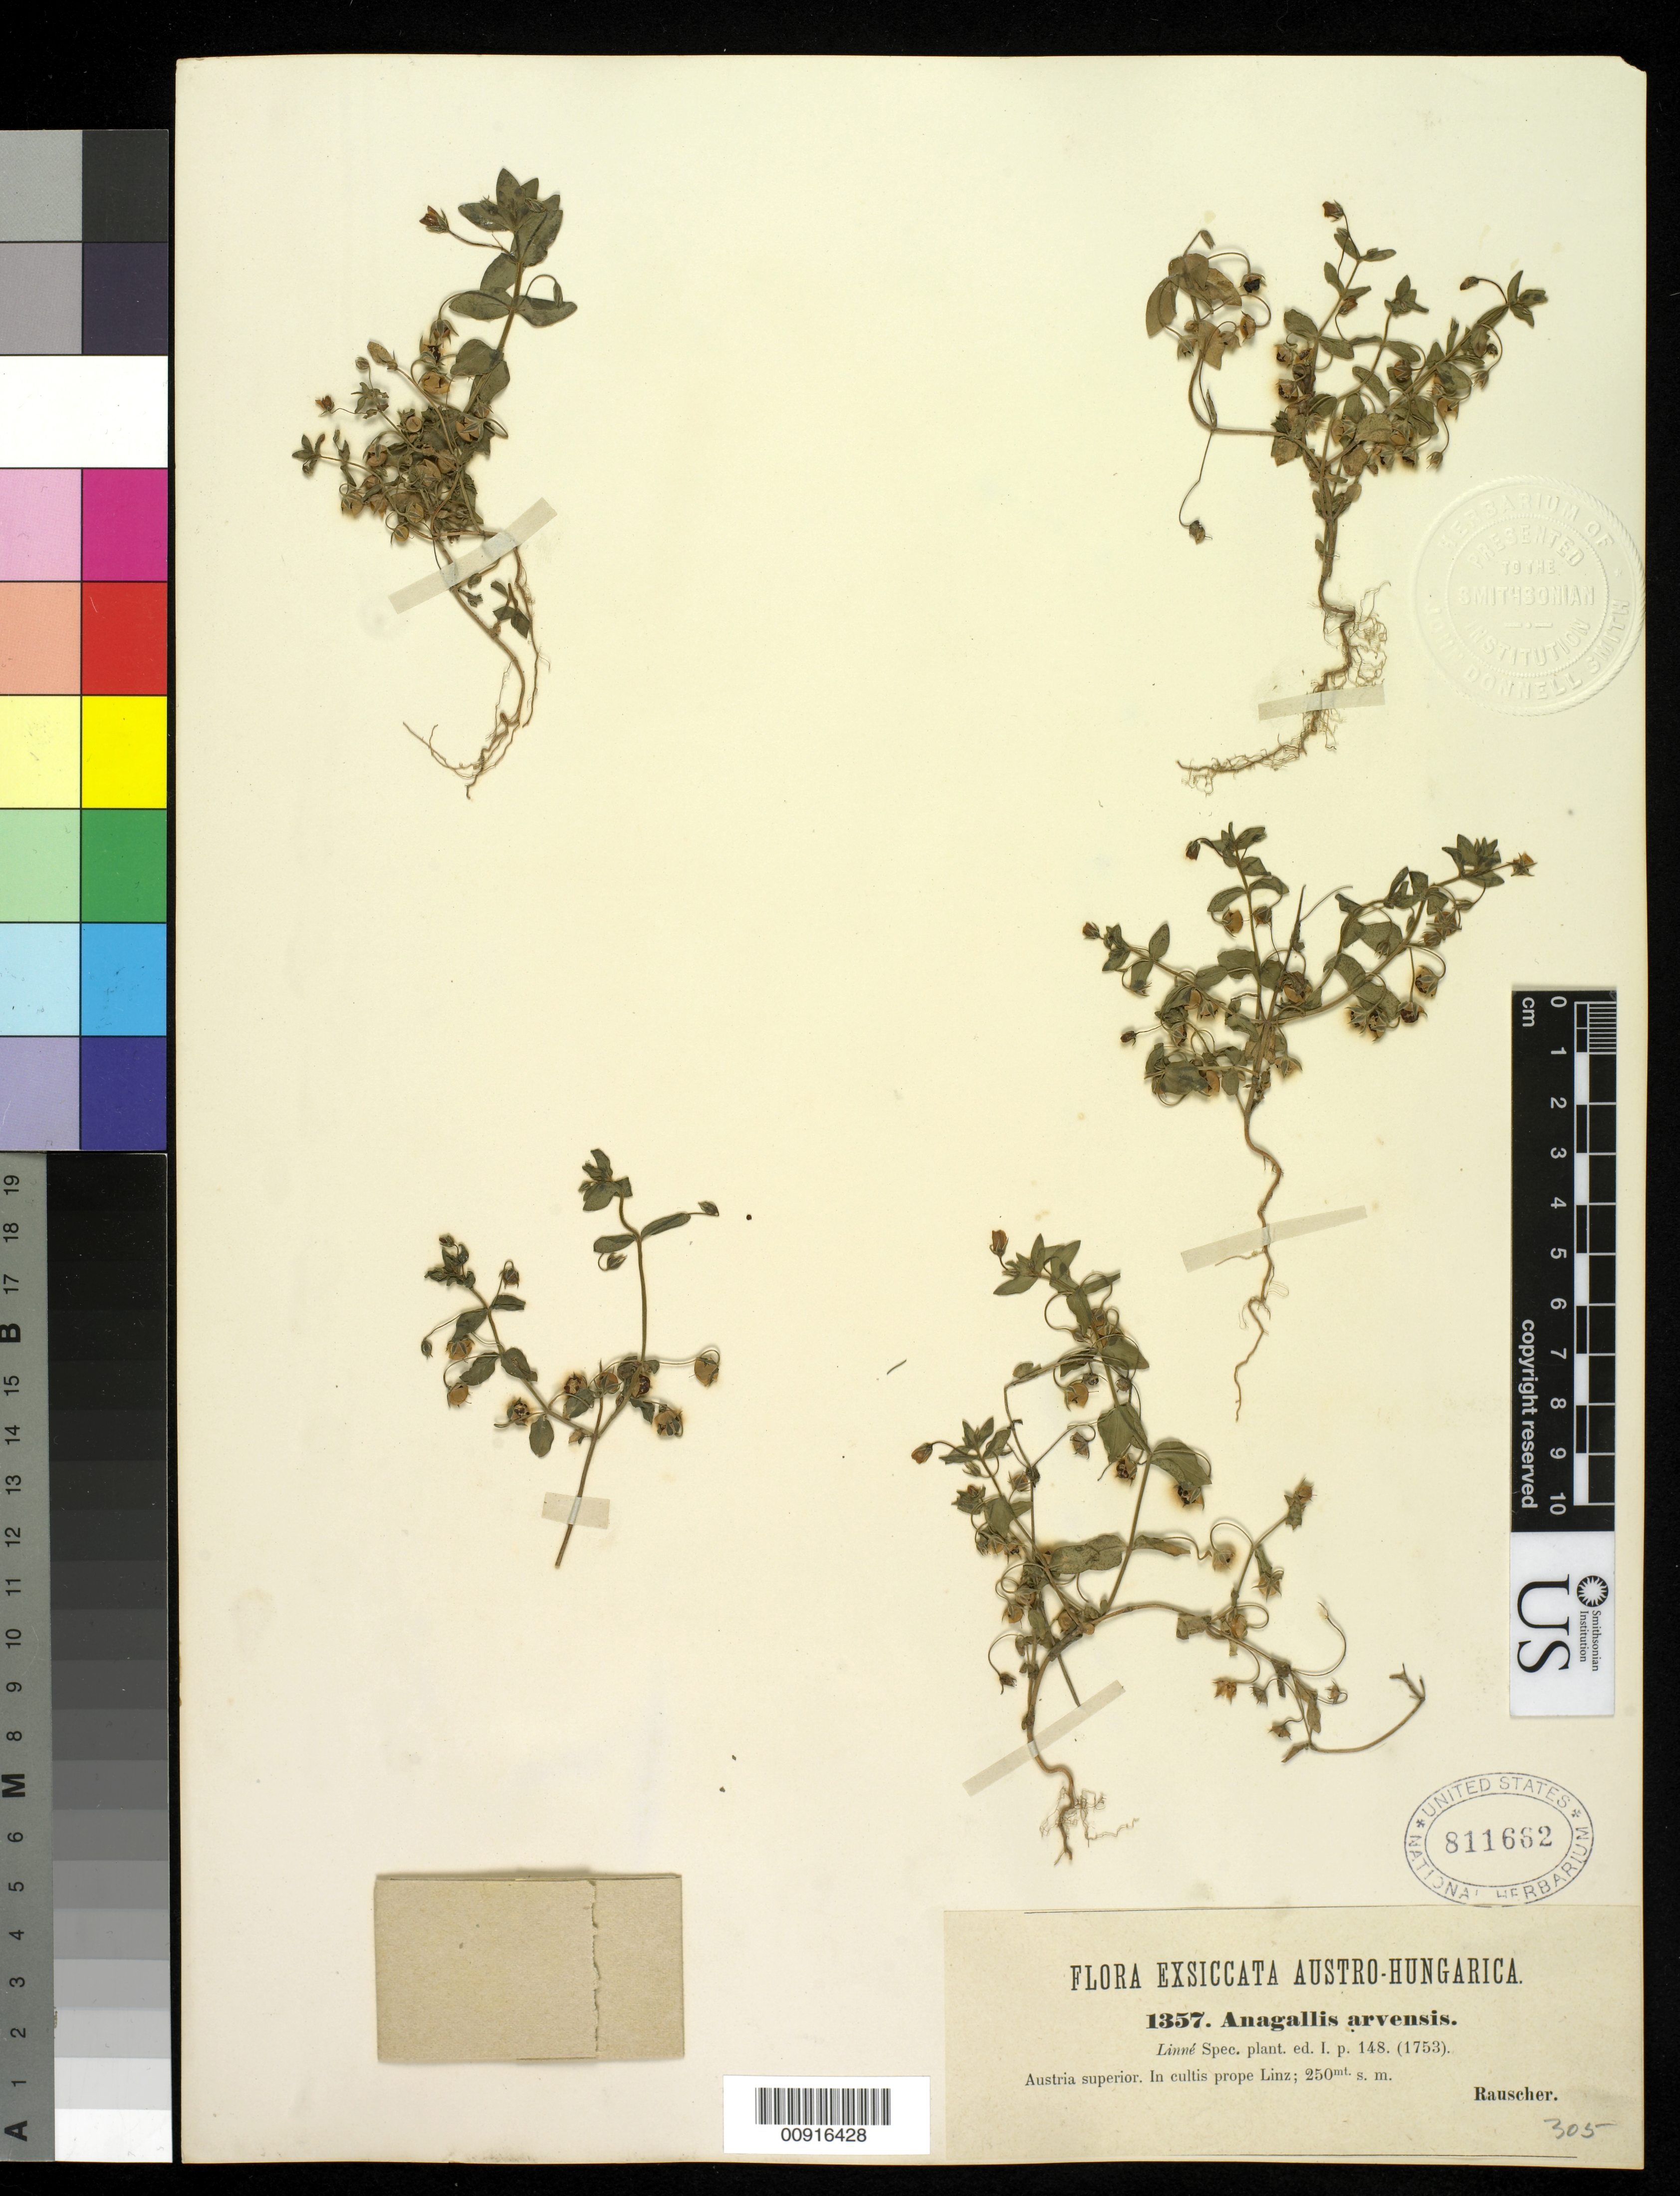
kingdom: Plantae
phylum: Tracheophyta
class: Magnoliopsida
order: Ericales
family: Primulaceae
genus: Anagallis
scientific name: Anagallis arvensis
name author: L.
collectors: -. Rauscher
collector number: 1327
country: Austria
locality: Austria superior. In cultis prope Linz; 250 mt. s.m.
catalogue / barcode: US 811662